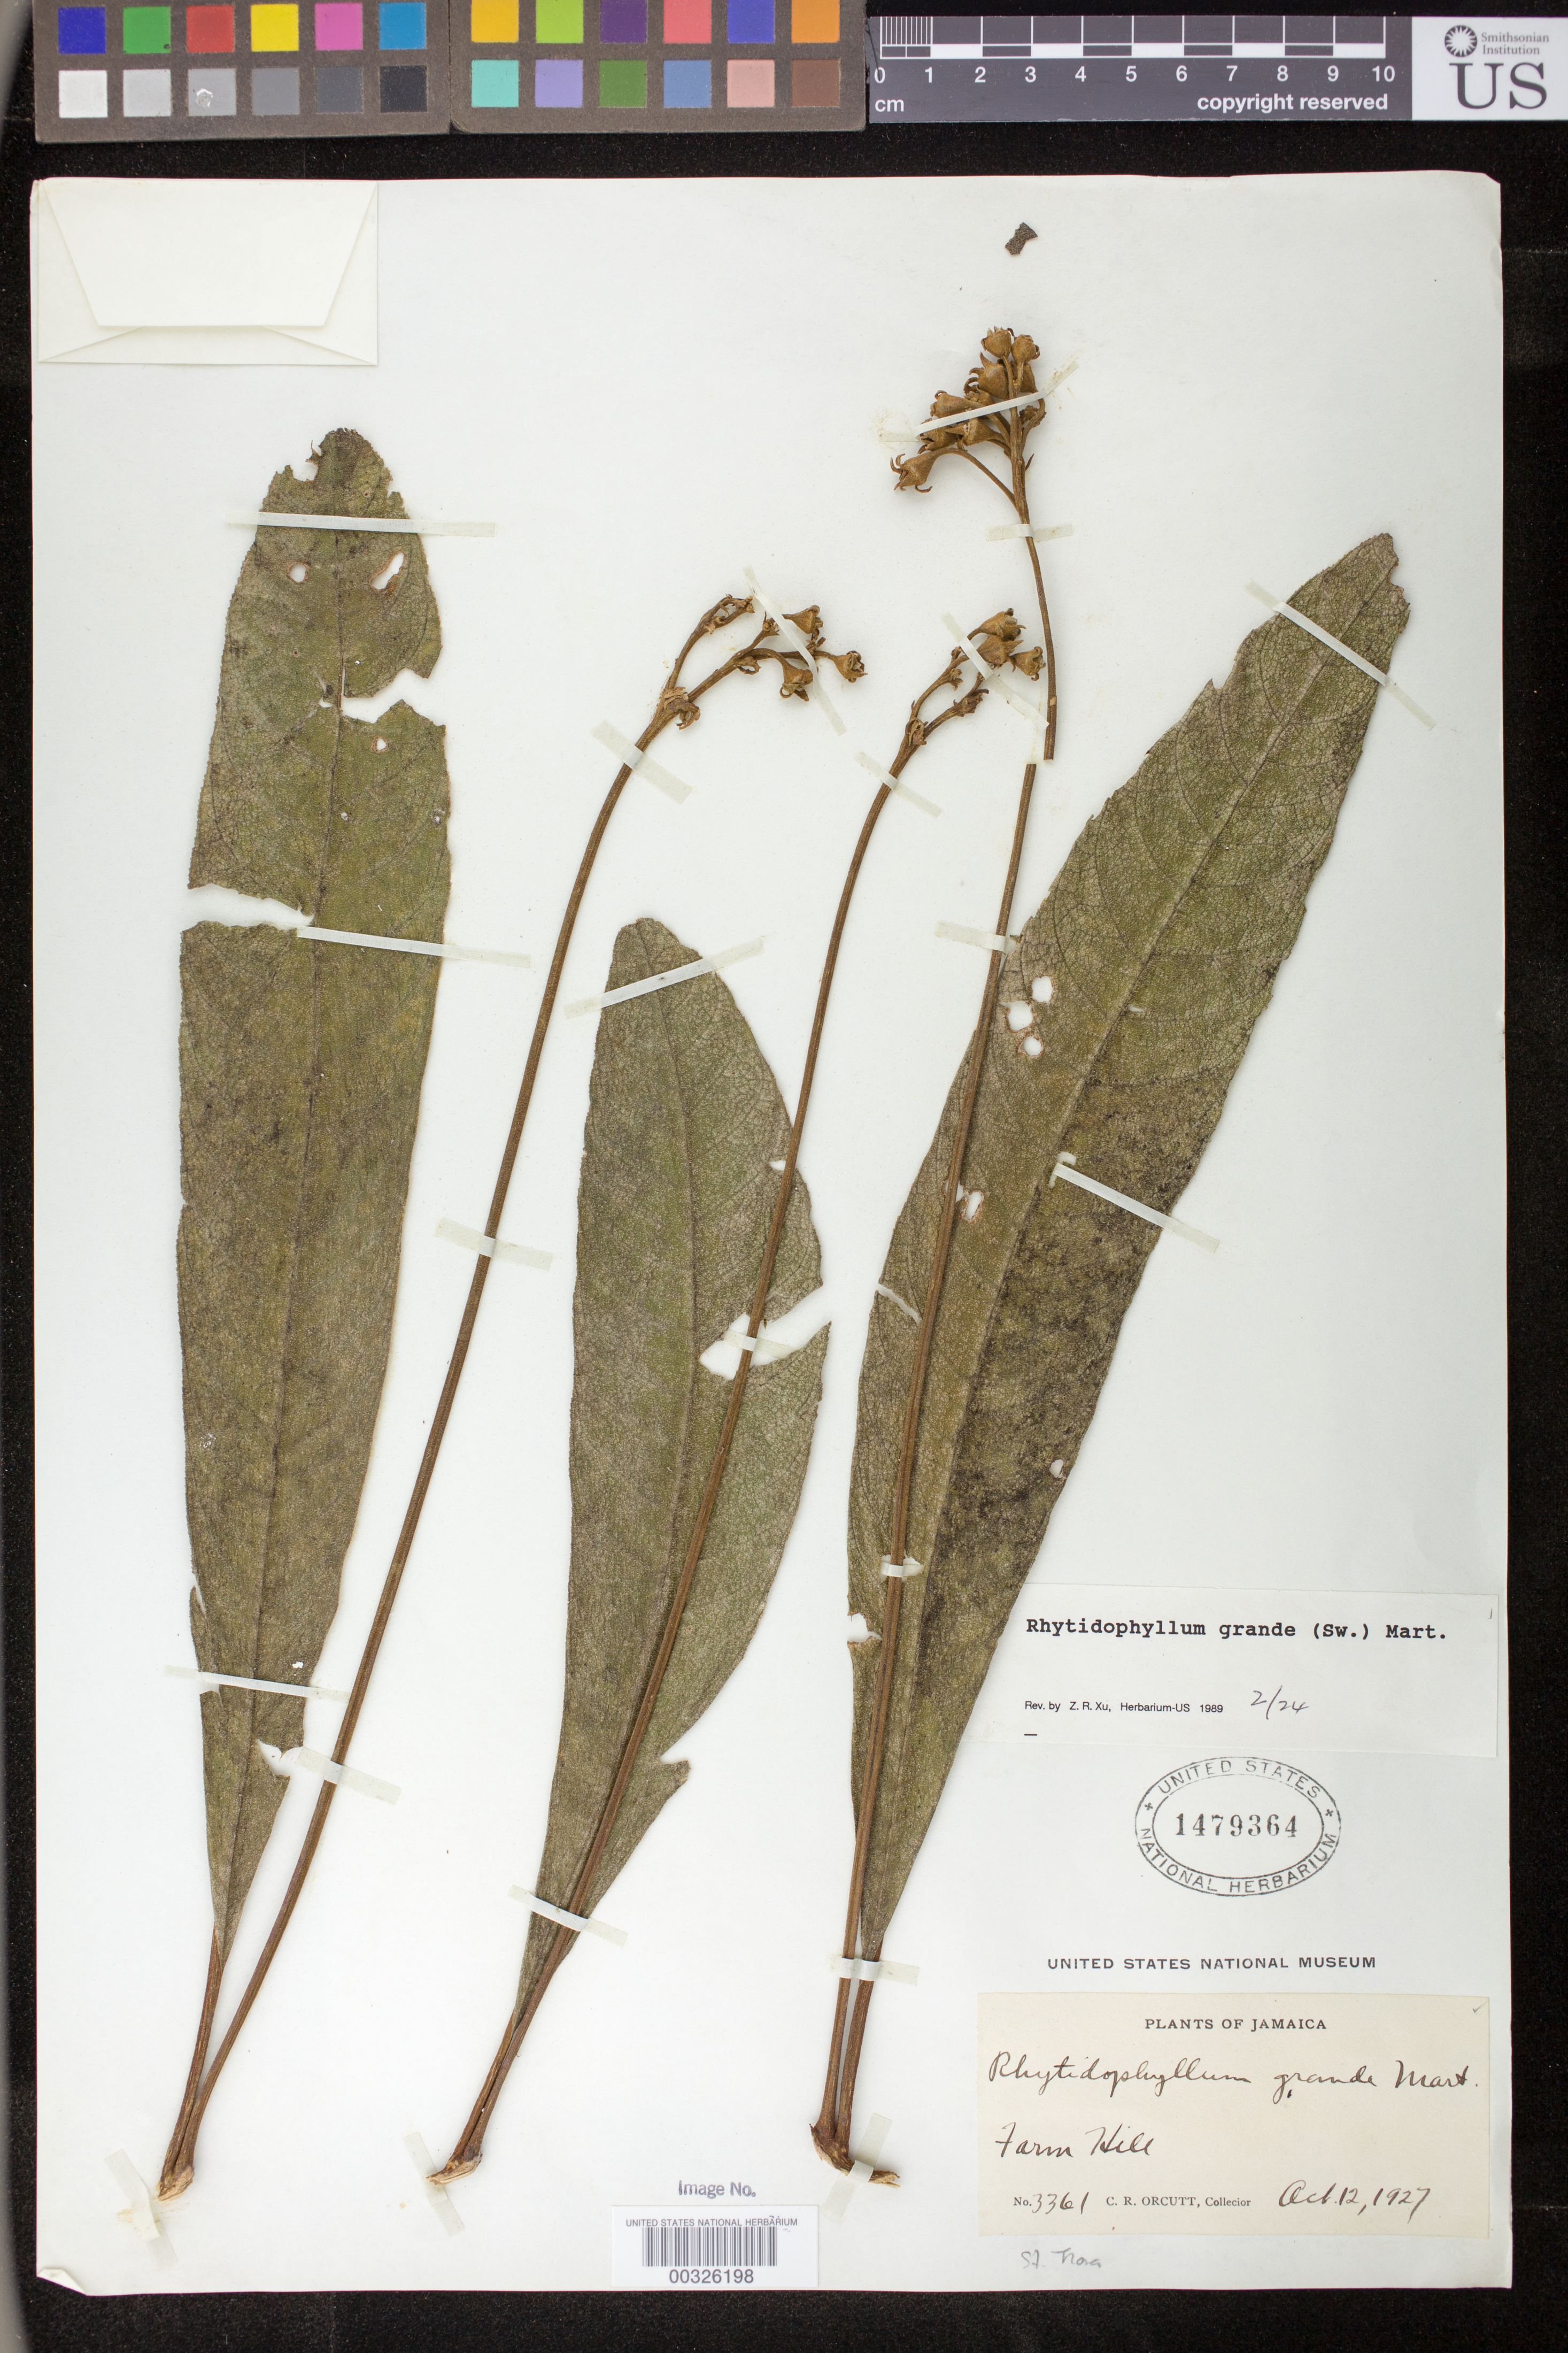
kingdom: Plantae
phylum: Tracheophyta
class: Magnoliopsida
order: Lamiales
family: Gesneriaceae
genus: Rhytidophyllum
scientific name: Rhytidophyllum grande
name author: (Sw.) Mart.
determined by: Skog, Laurence E.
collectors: C. R. Orcutt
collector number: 3361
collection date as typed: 12 Oct 1927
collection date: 1927-10-12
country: Jamaica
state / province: Saint Thomas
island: Jamaica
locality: Farm Hill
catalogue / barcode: US 1479364